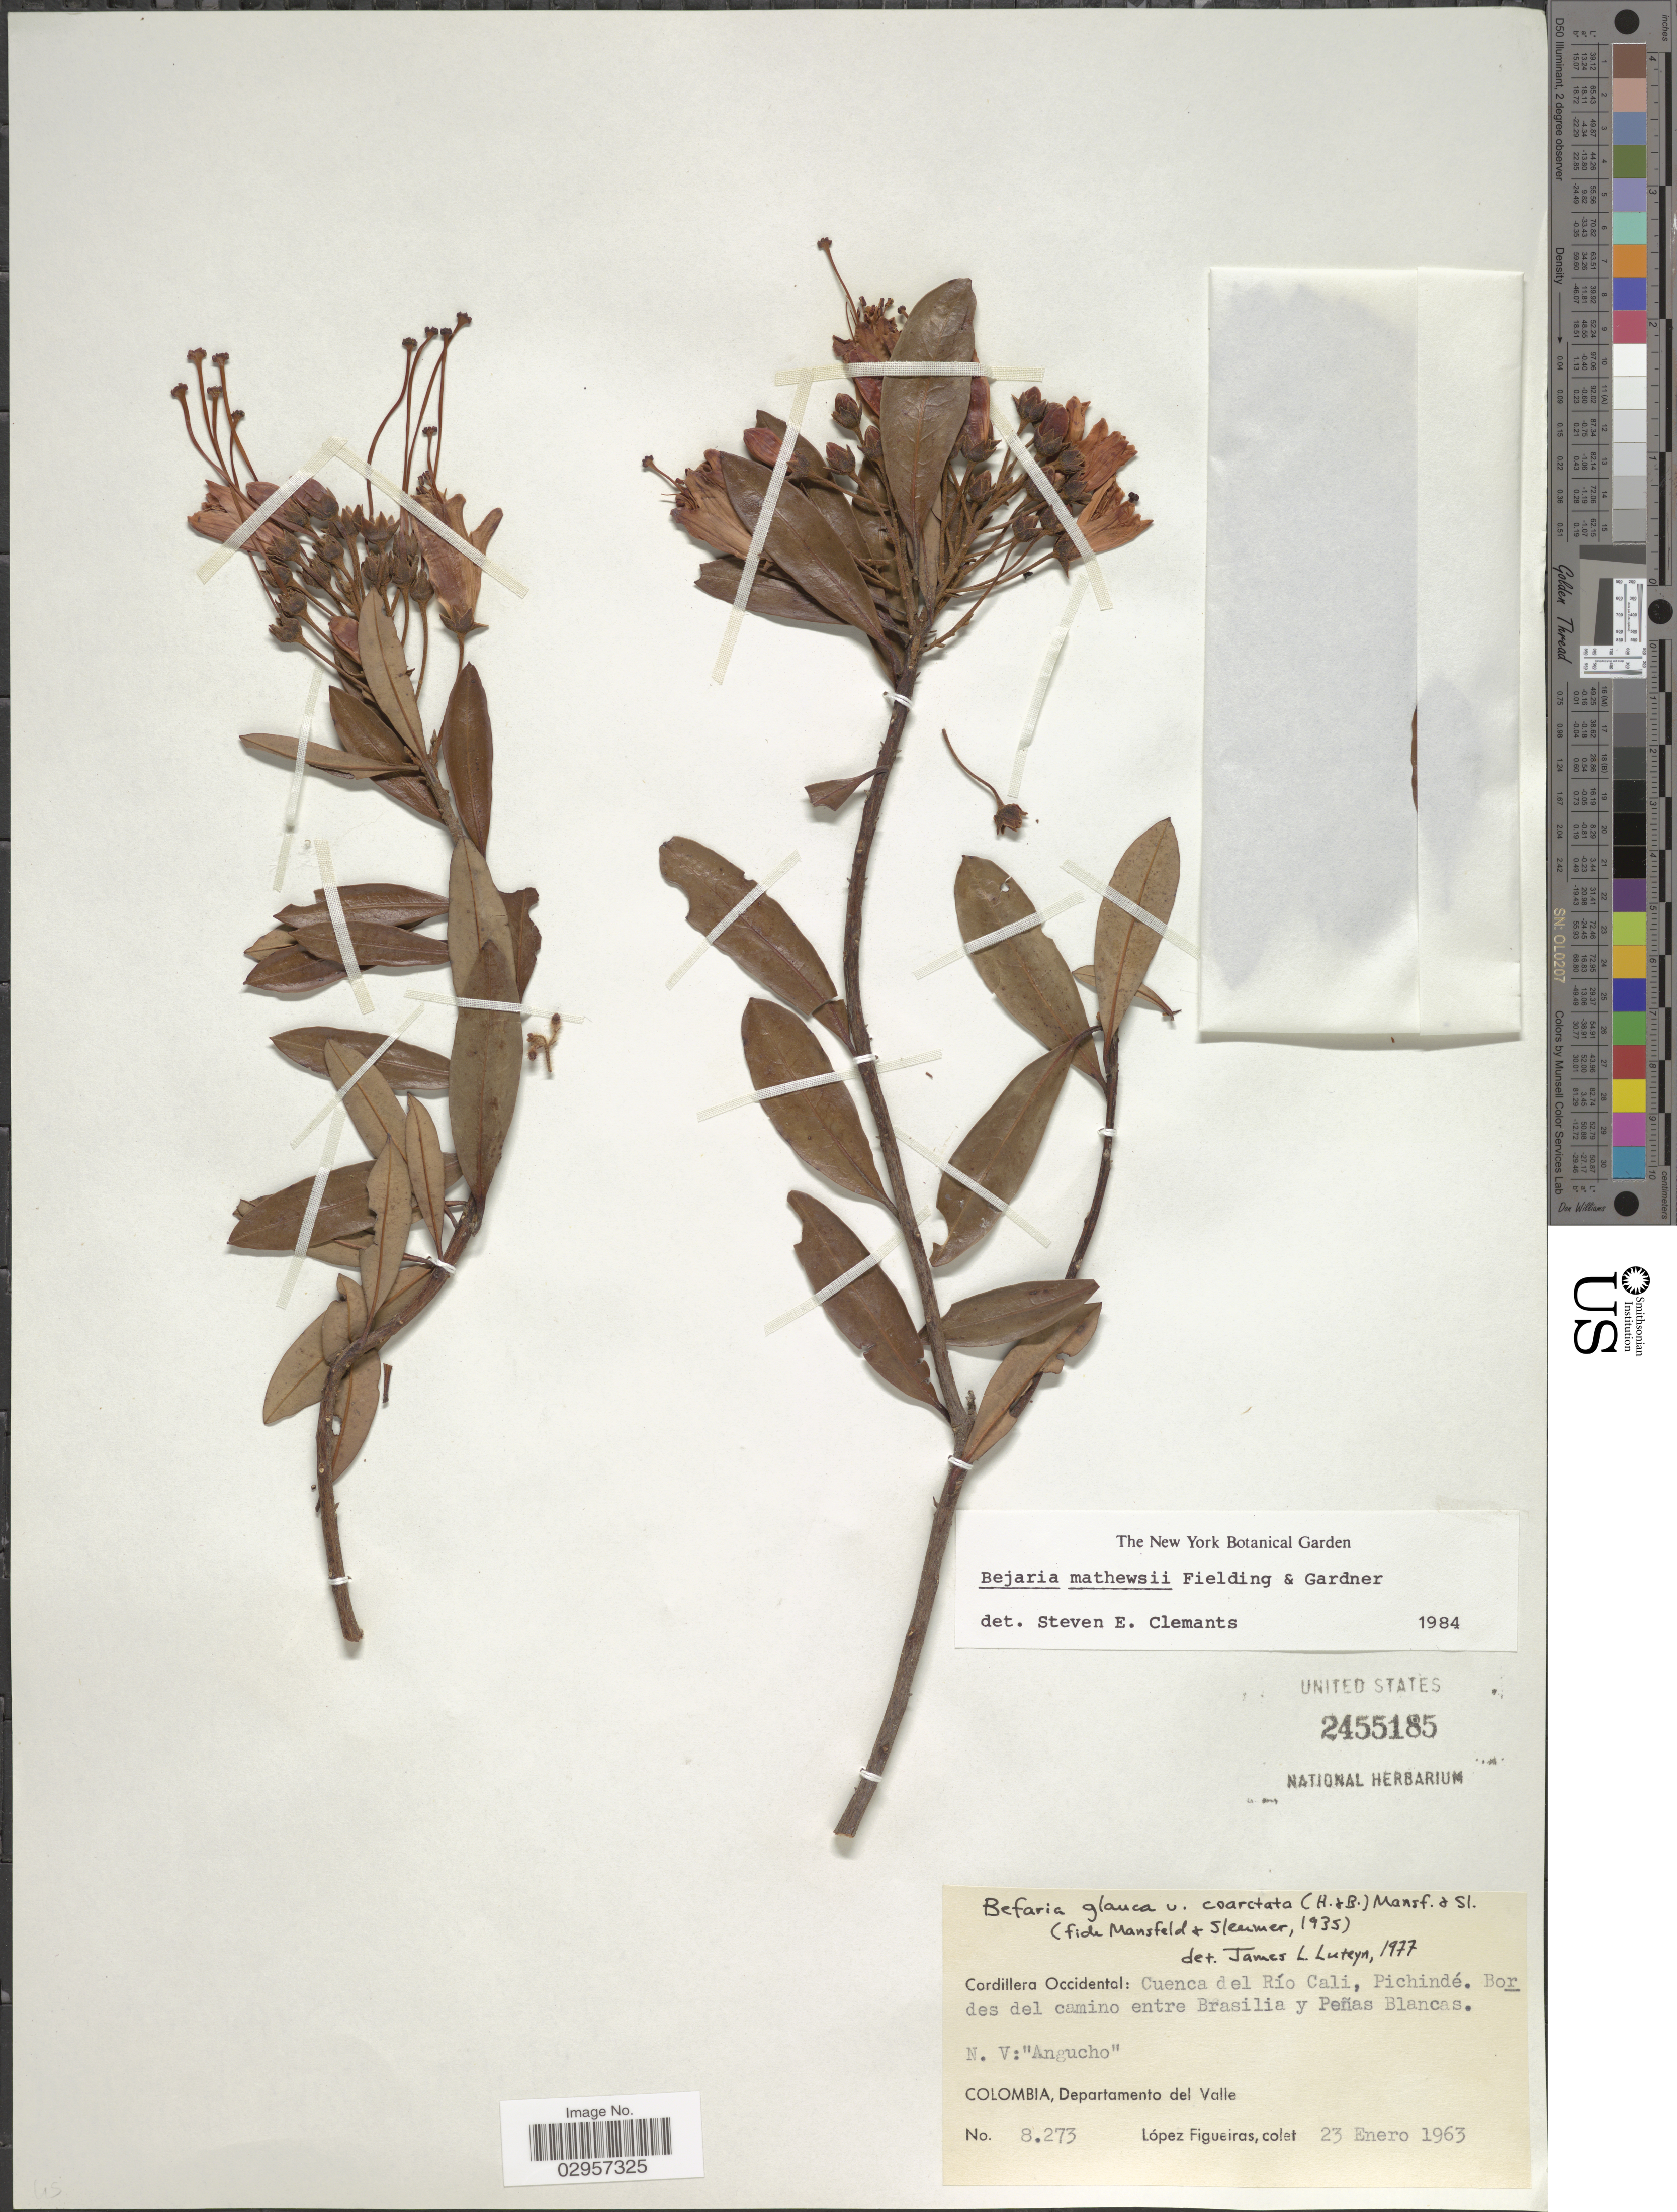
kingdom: Plantae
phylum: Tracheophyta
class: Magnoliopsida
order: Ericales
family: Ericaceae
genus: Bejaria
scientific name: Bejaria mathewsii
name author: Fielding & Gardner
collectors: M. López Figueiras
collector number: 8273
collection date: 1963-01-23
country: Colombia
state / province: Valle del Cauca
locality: Cordillera Occidental: Cuenca del Río Cali, Pichindé, Bordes del camino entre Brasilia y Peñas Blancas, Departamento del Valle.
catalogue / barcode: US 2455185